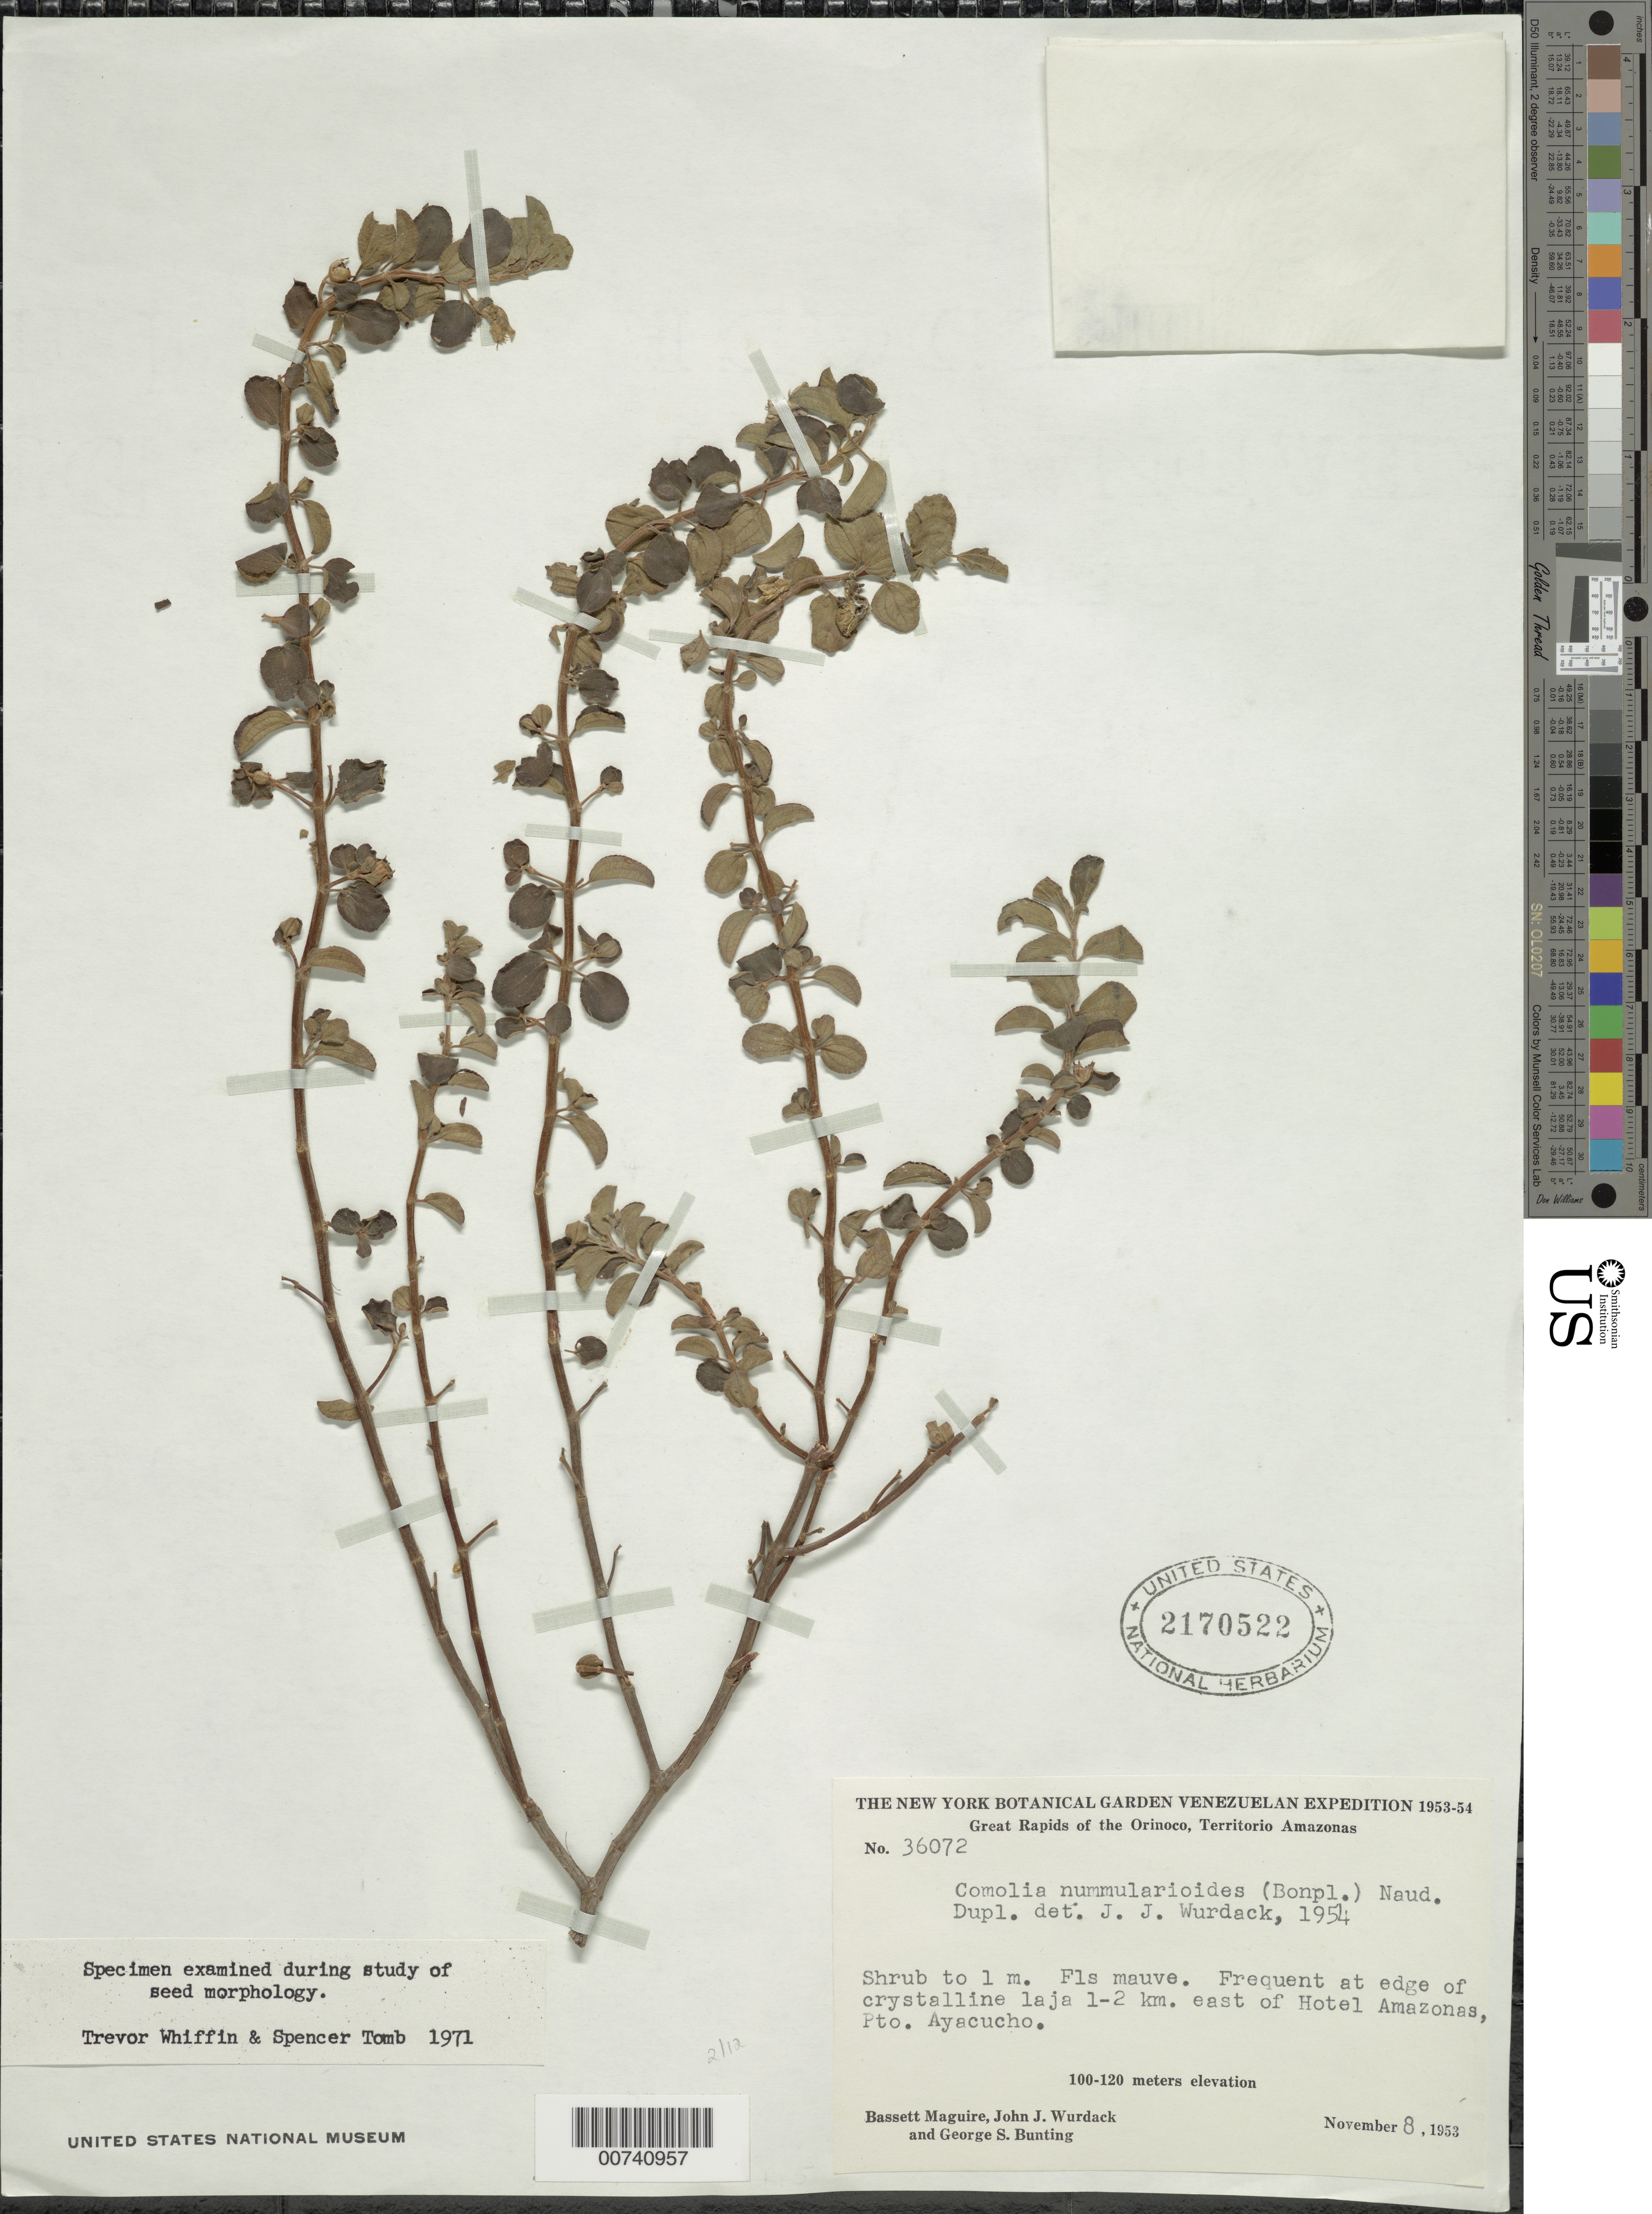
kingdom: Plantae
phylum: Tracheophyta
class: Magnoliopsida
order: Myrtales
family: Melastomataceae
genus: Comolia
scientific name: Comolia nummularioides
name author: (Bonpl.) Naudin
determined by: Wurdack, John J., (US), US (UNITED STATES)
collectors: B. Maguire, J. J. Wurdack & G. S. Bunting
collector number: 36072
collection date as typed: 8-Nov-53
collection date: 1953-11-08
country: Venezuela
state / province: Amazonas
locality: Puerto Ayacucho, 1-2 km E of Hotel Amazonas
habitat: Crystalline laja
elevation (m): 100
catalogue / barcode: US 2170522